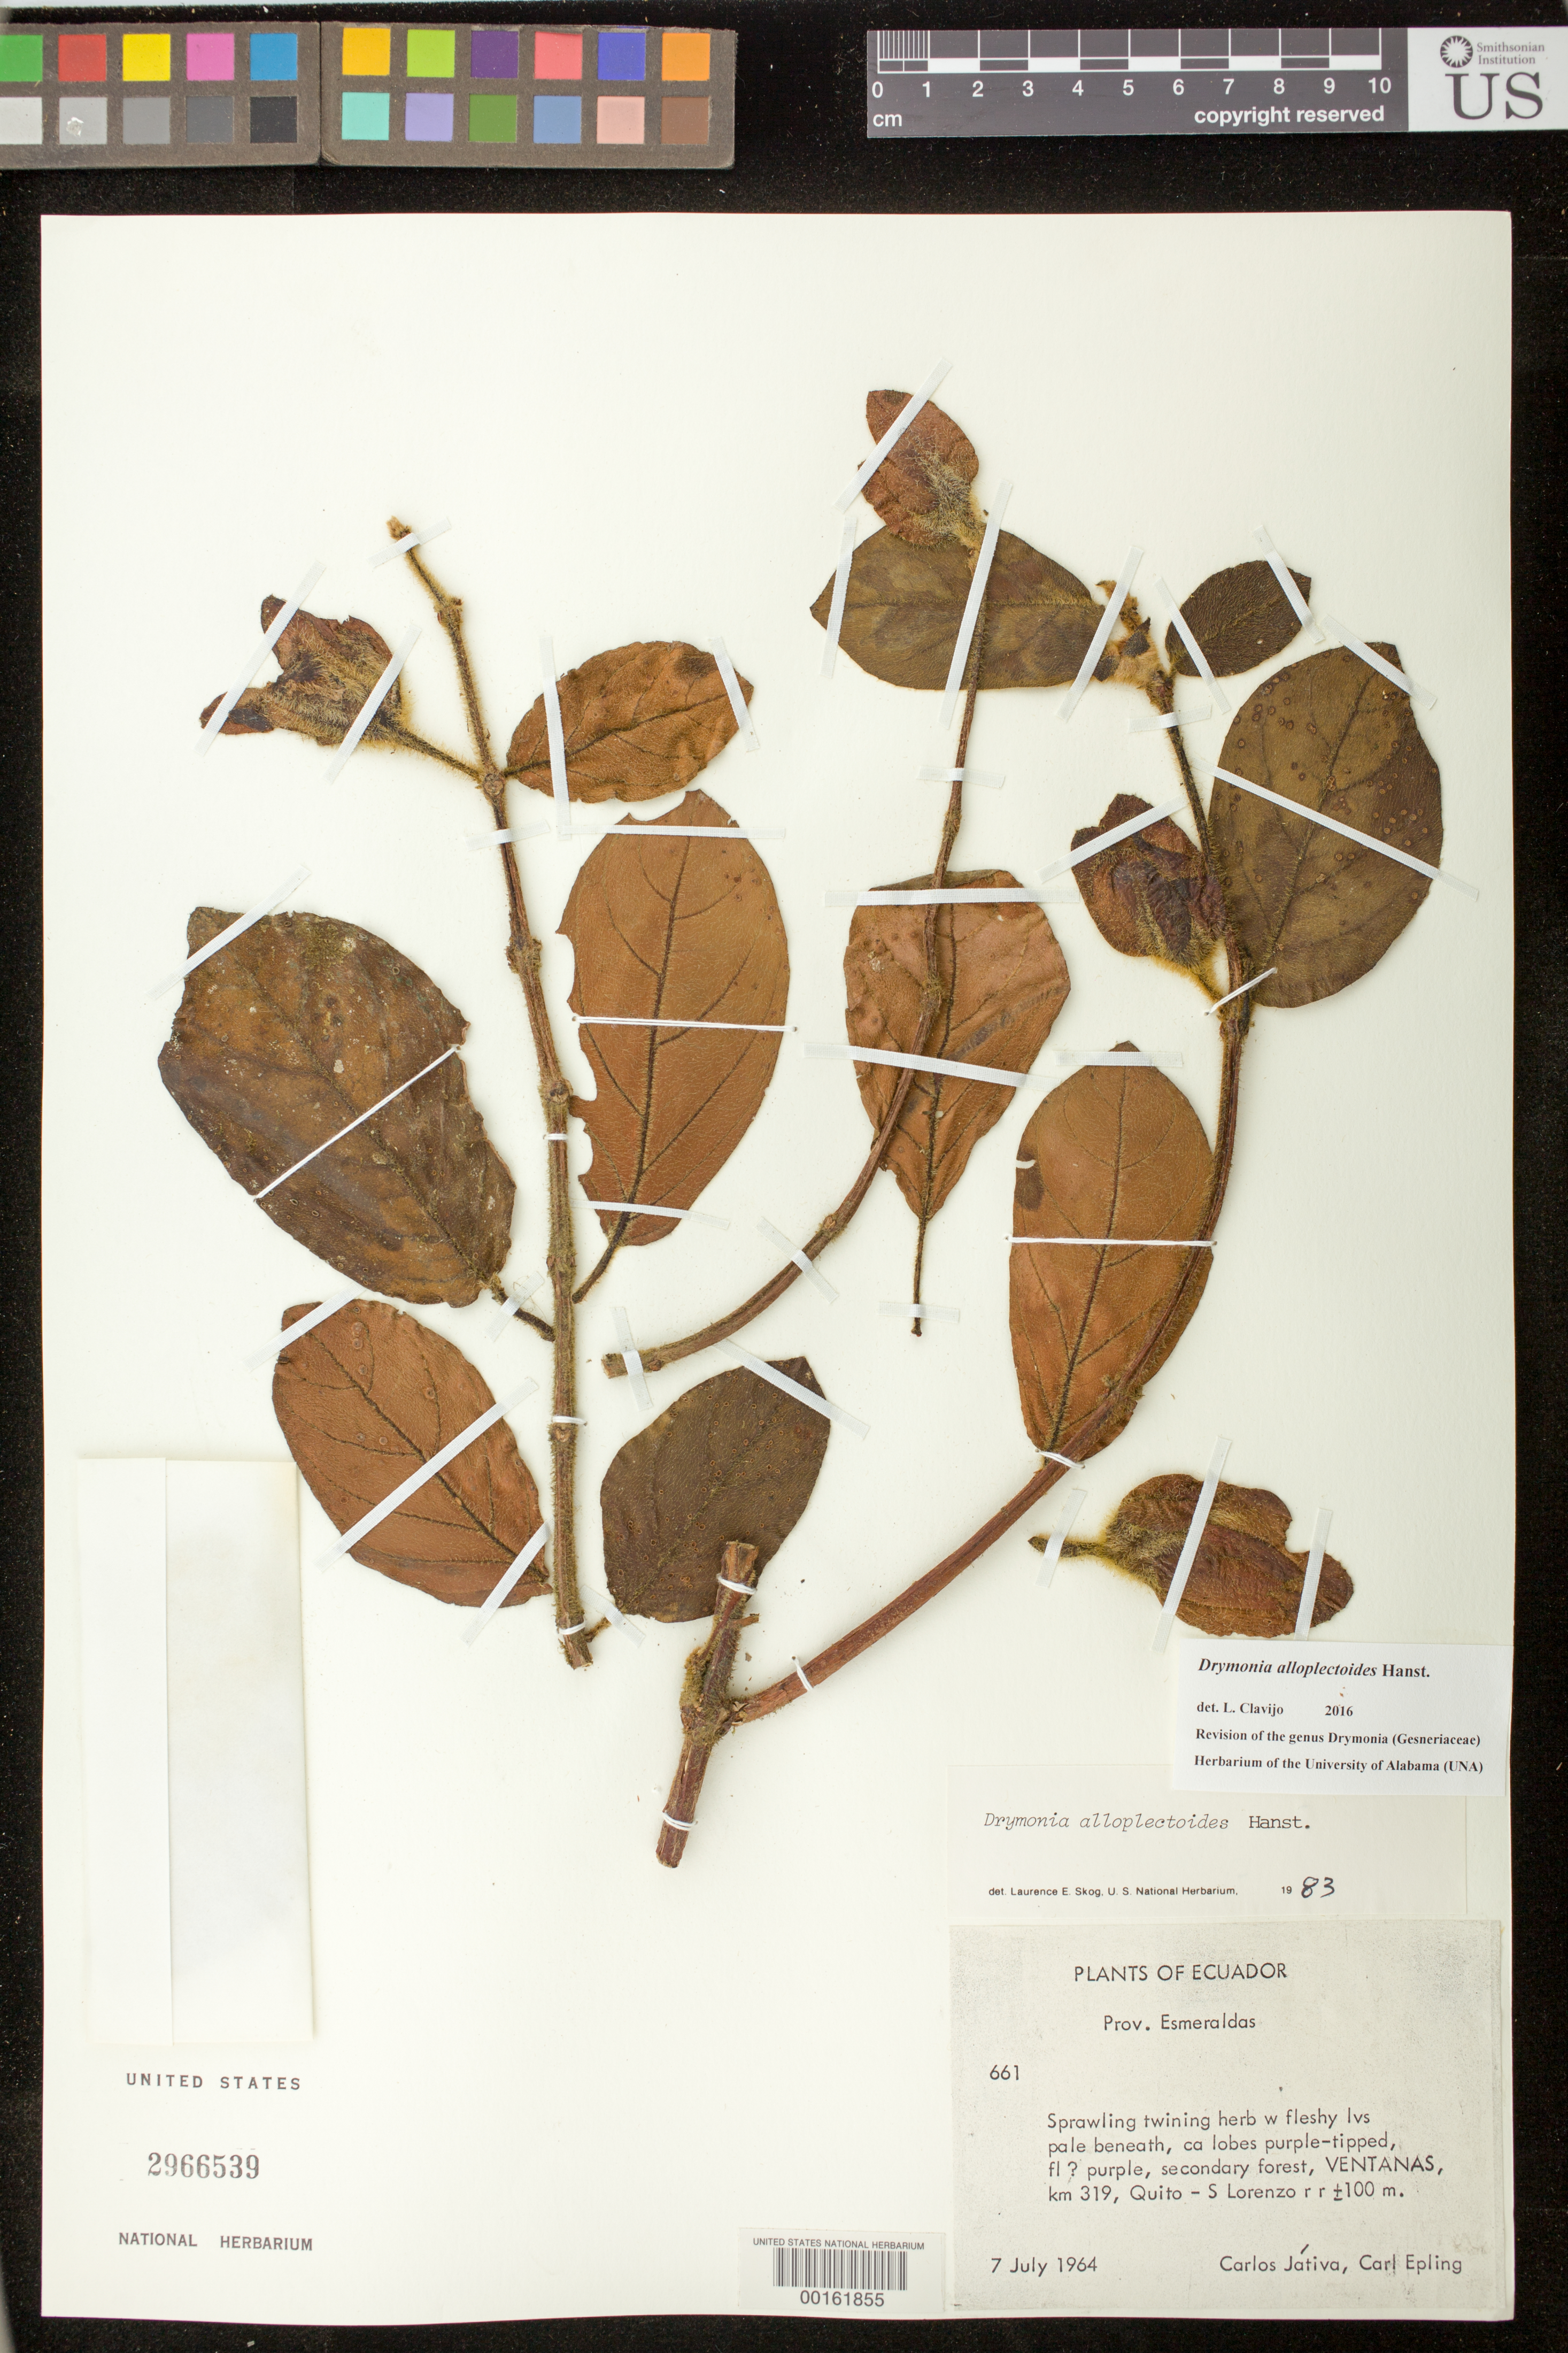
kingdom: Plantae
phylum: Tracheophyta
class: Magnoliopsida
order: Lamiales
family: Gesneriaceae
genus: Drymonia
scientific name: Drymonia alloplectoides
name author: Hanst.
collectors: C. D. Játiva & C. C. Epling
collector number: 661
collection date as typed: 07 Jul 1964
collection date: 1964-07-07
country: Ecuador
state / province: Esmeraldas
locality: Ventanas, km 319, Quito - S Lorenzo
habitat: Secondary forest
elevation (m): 100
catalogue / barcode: US 2966539